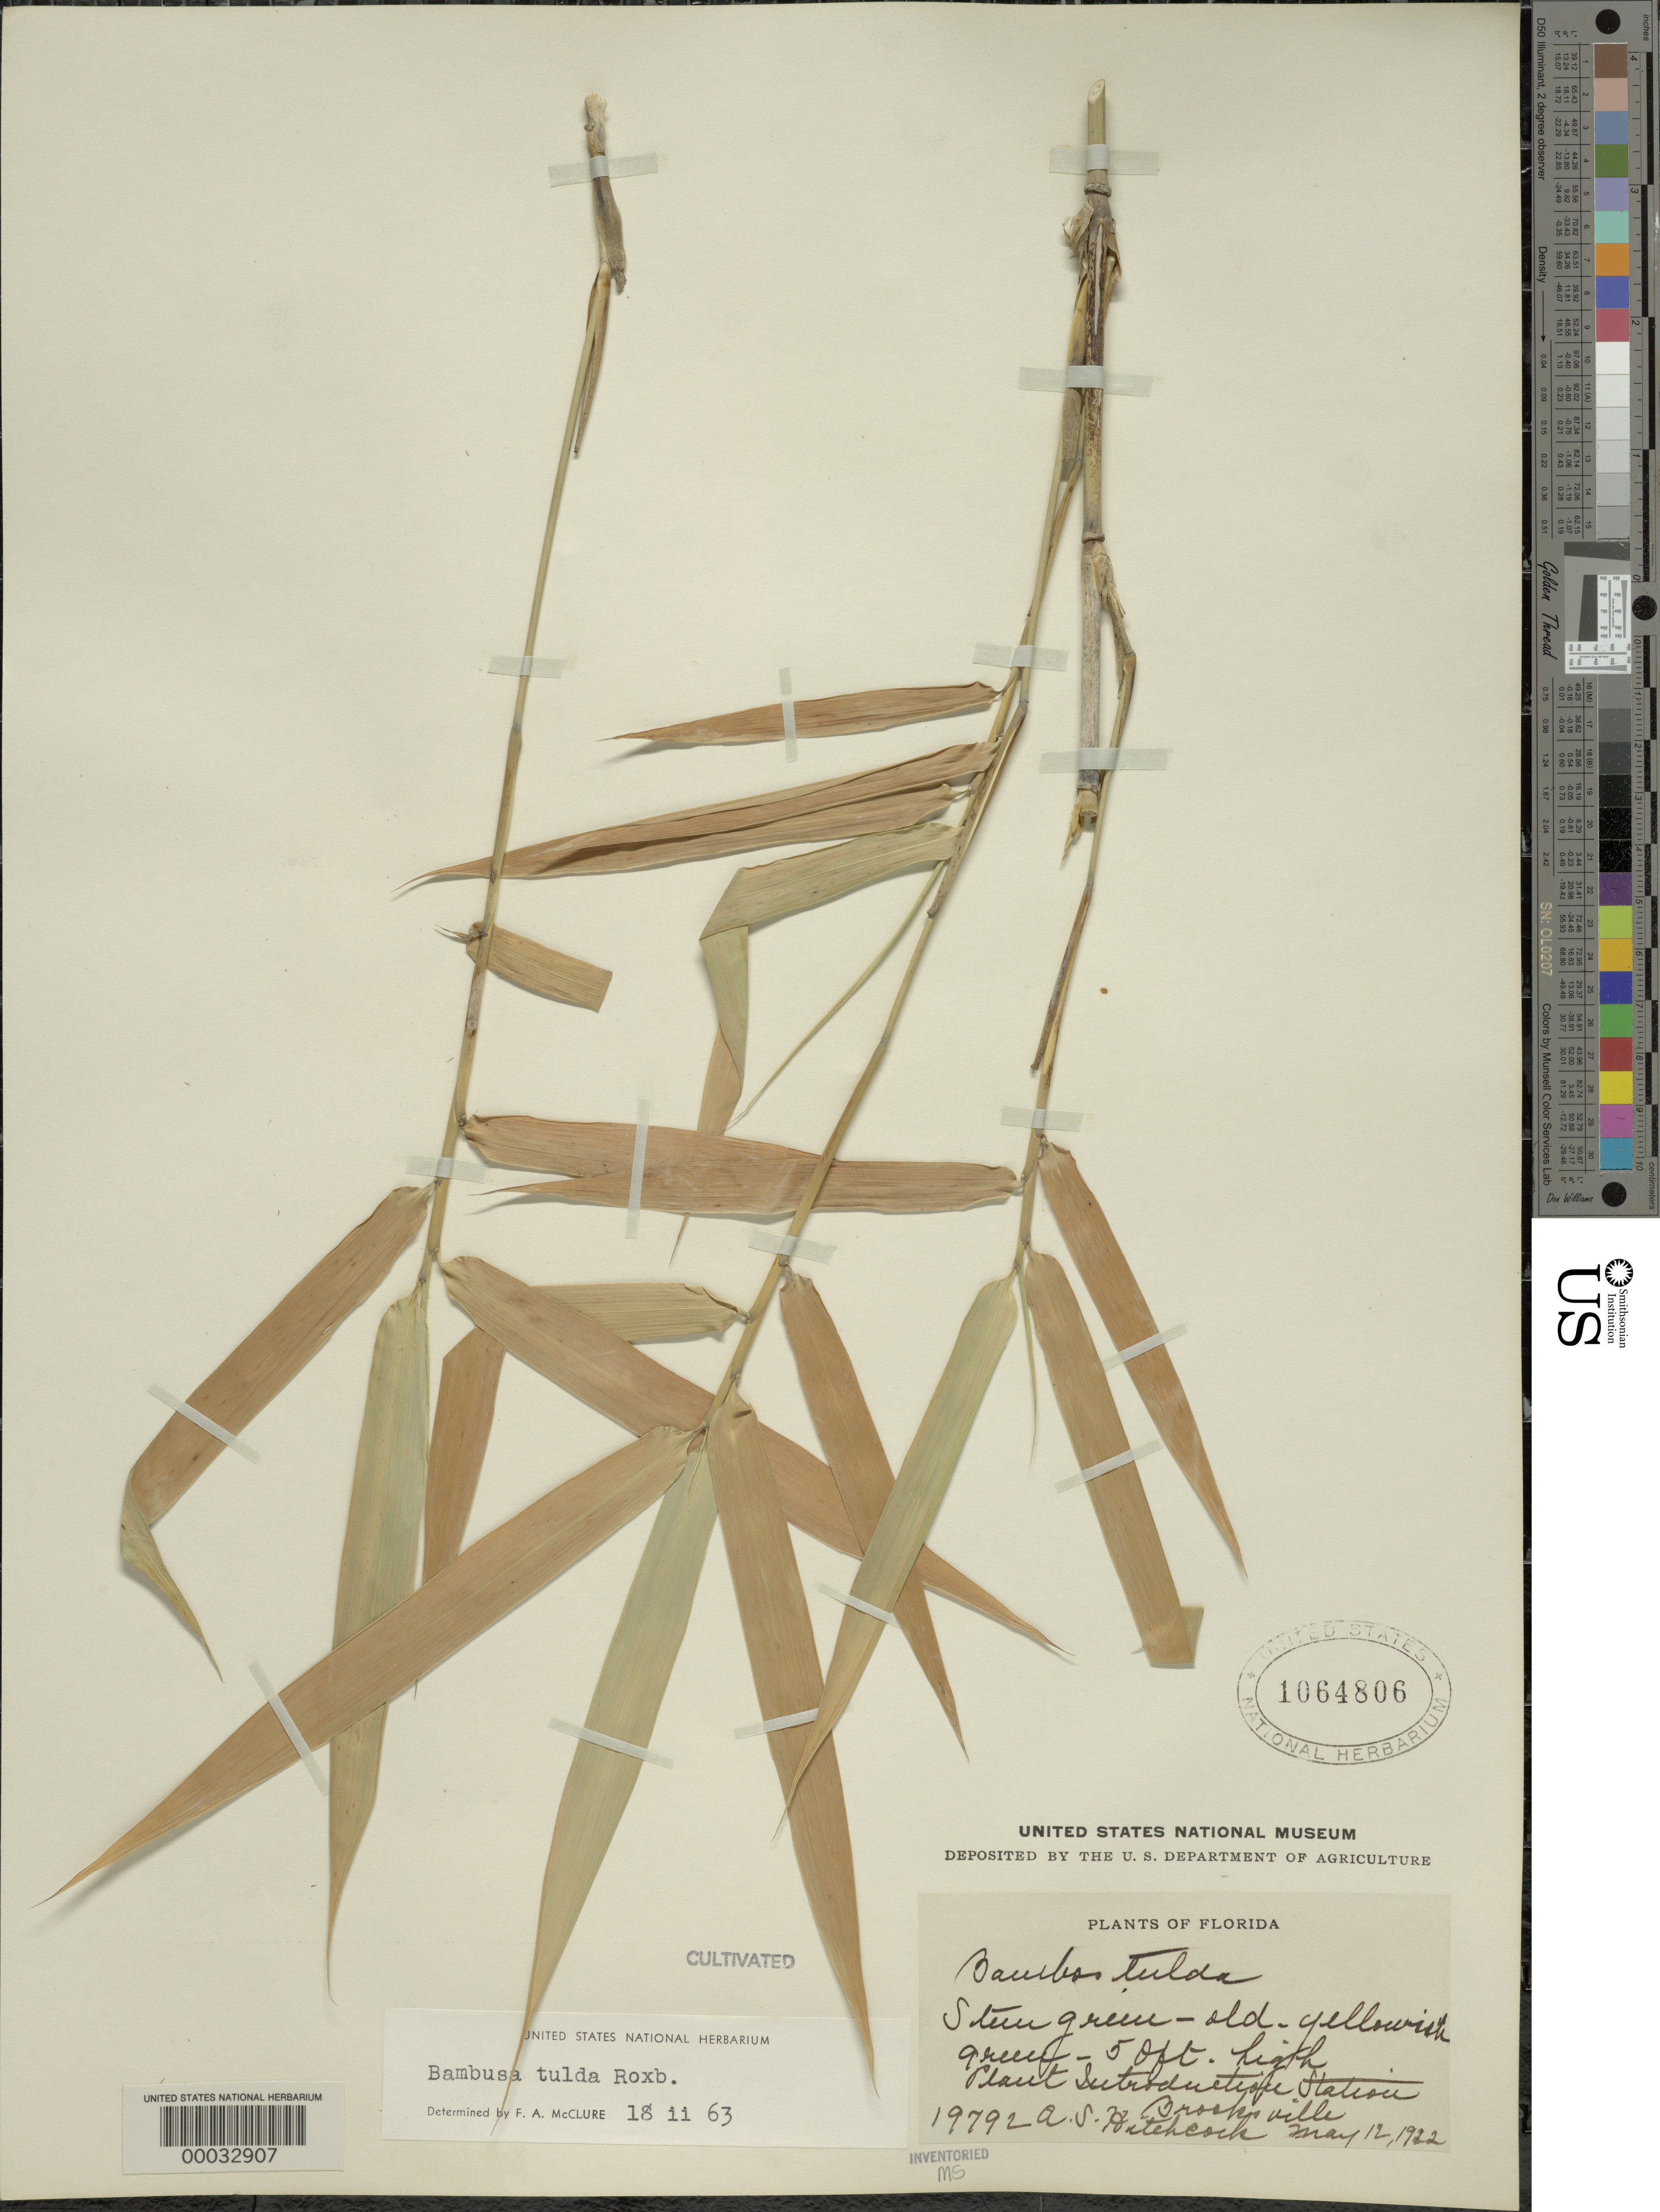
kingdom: Plantae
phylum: Tracheophyta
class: Liliopsida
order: Poales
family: Poaceae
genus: Bambusa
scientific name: Bambusa tulda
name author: Roxb.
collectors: A. S. Hitchcock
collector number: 19792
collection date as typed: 12 May 1922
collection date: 1922-05-12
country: United States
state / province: Florida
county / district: Hernando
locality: Plant introduction station-brooksville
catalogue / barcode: US 1064806